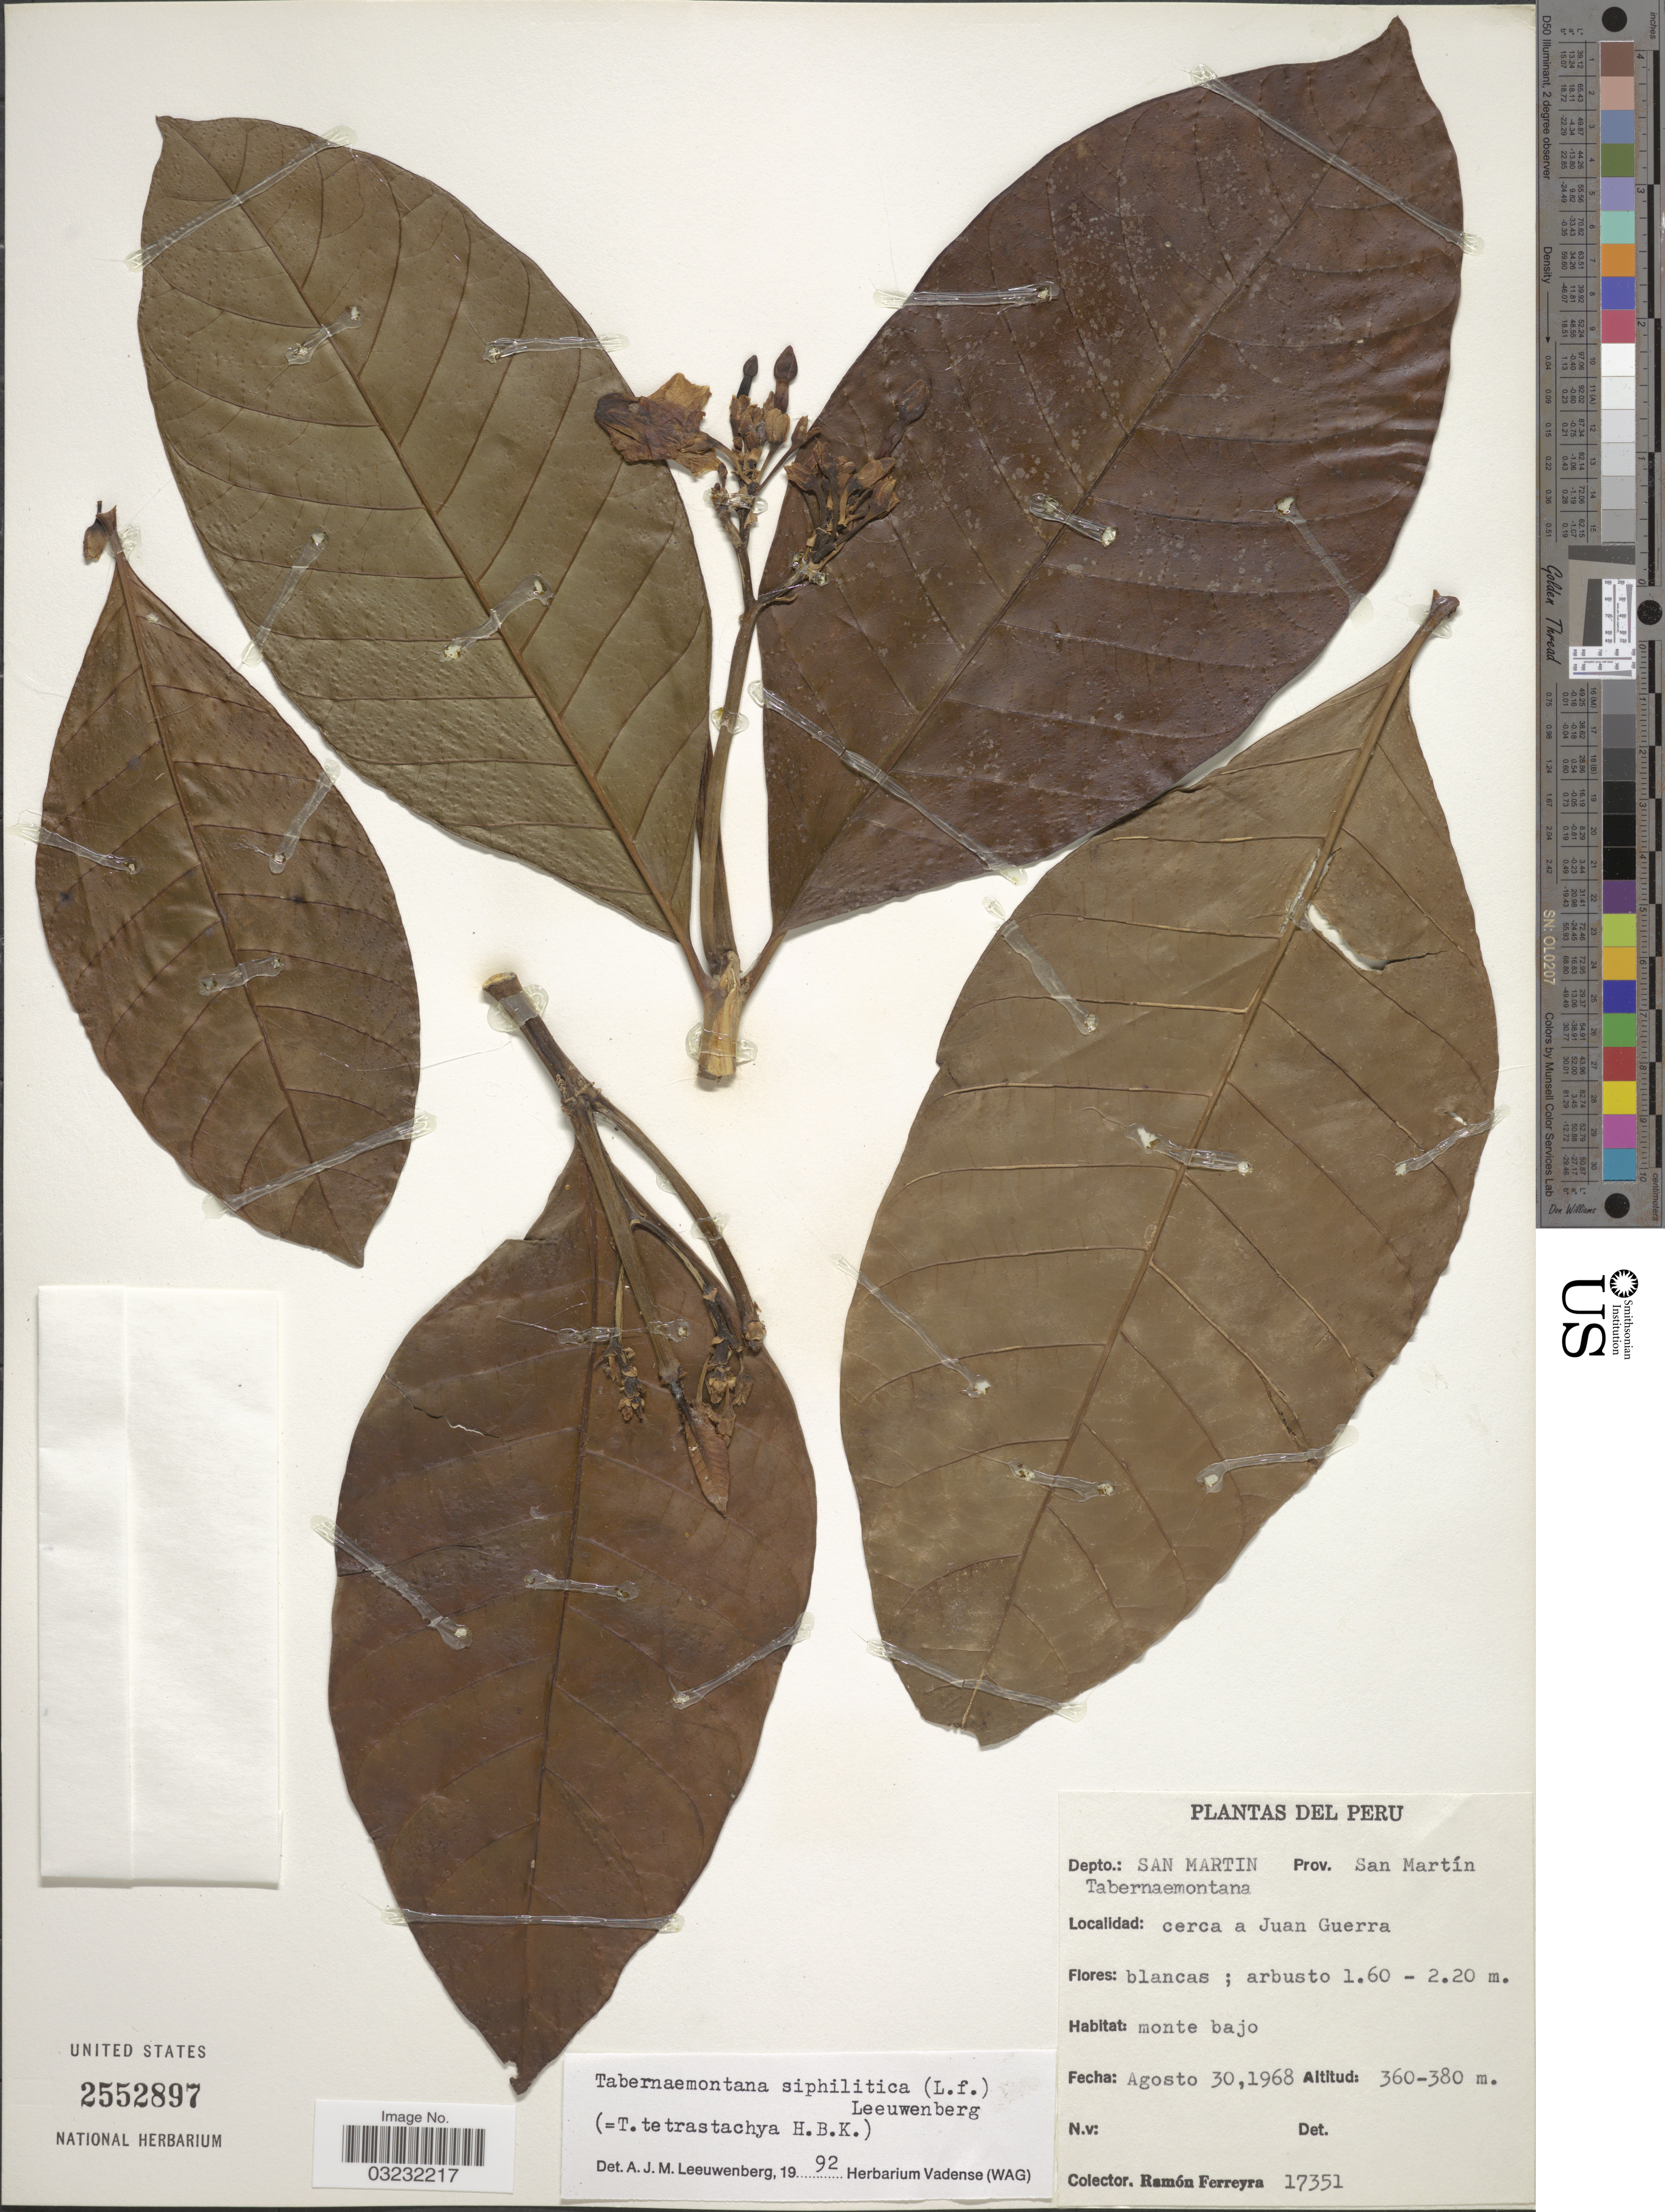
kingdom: Plantae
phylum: Tracheophyta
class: Magnoliopsida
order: Gentianales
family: Apocynaceae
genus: Tabernaemontana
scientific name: Tabernaemontana siphilitica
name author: (L. f.) Leeuwenb.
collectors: R. A. Ferreyra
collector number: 17351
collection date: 1968-08-30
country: Peru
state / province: San Martín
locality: Depto.: San Martin. Prov. San Martín. Tabernaemontana. Cerca a Juan Guerra.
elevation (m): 360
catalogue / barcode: US 2552897